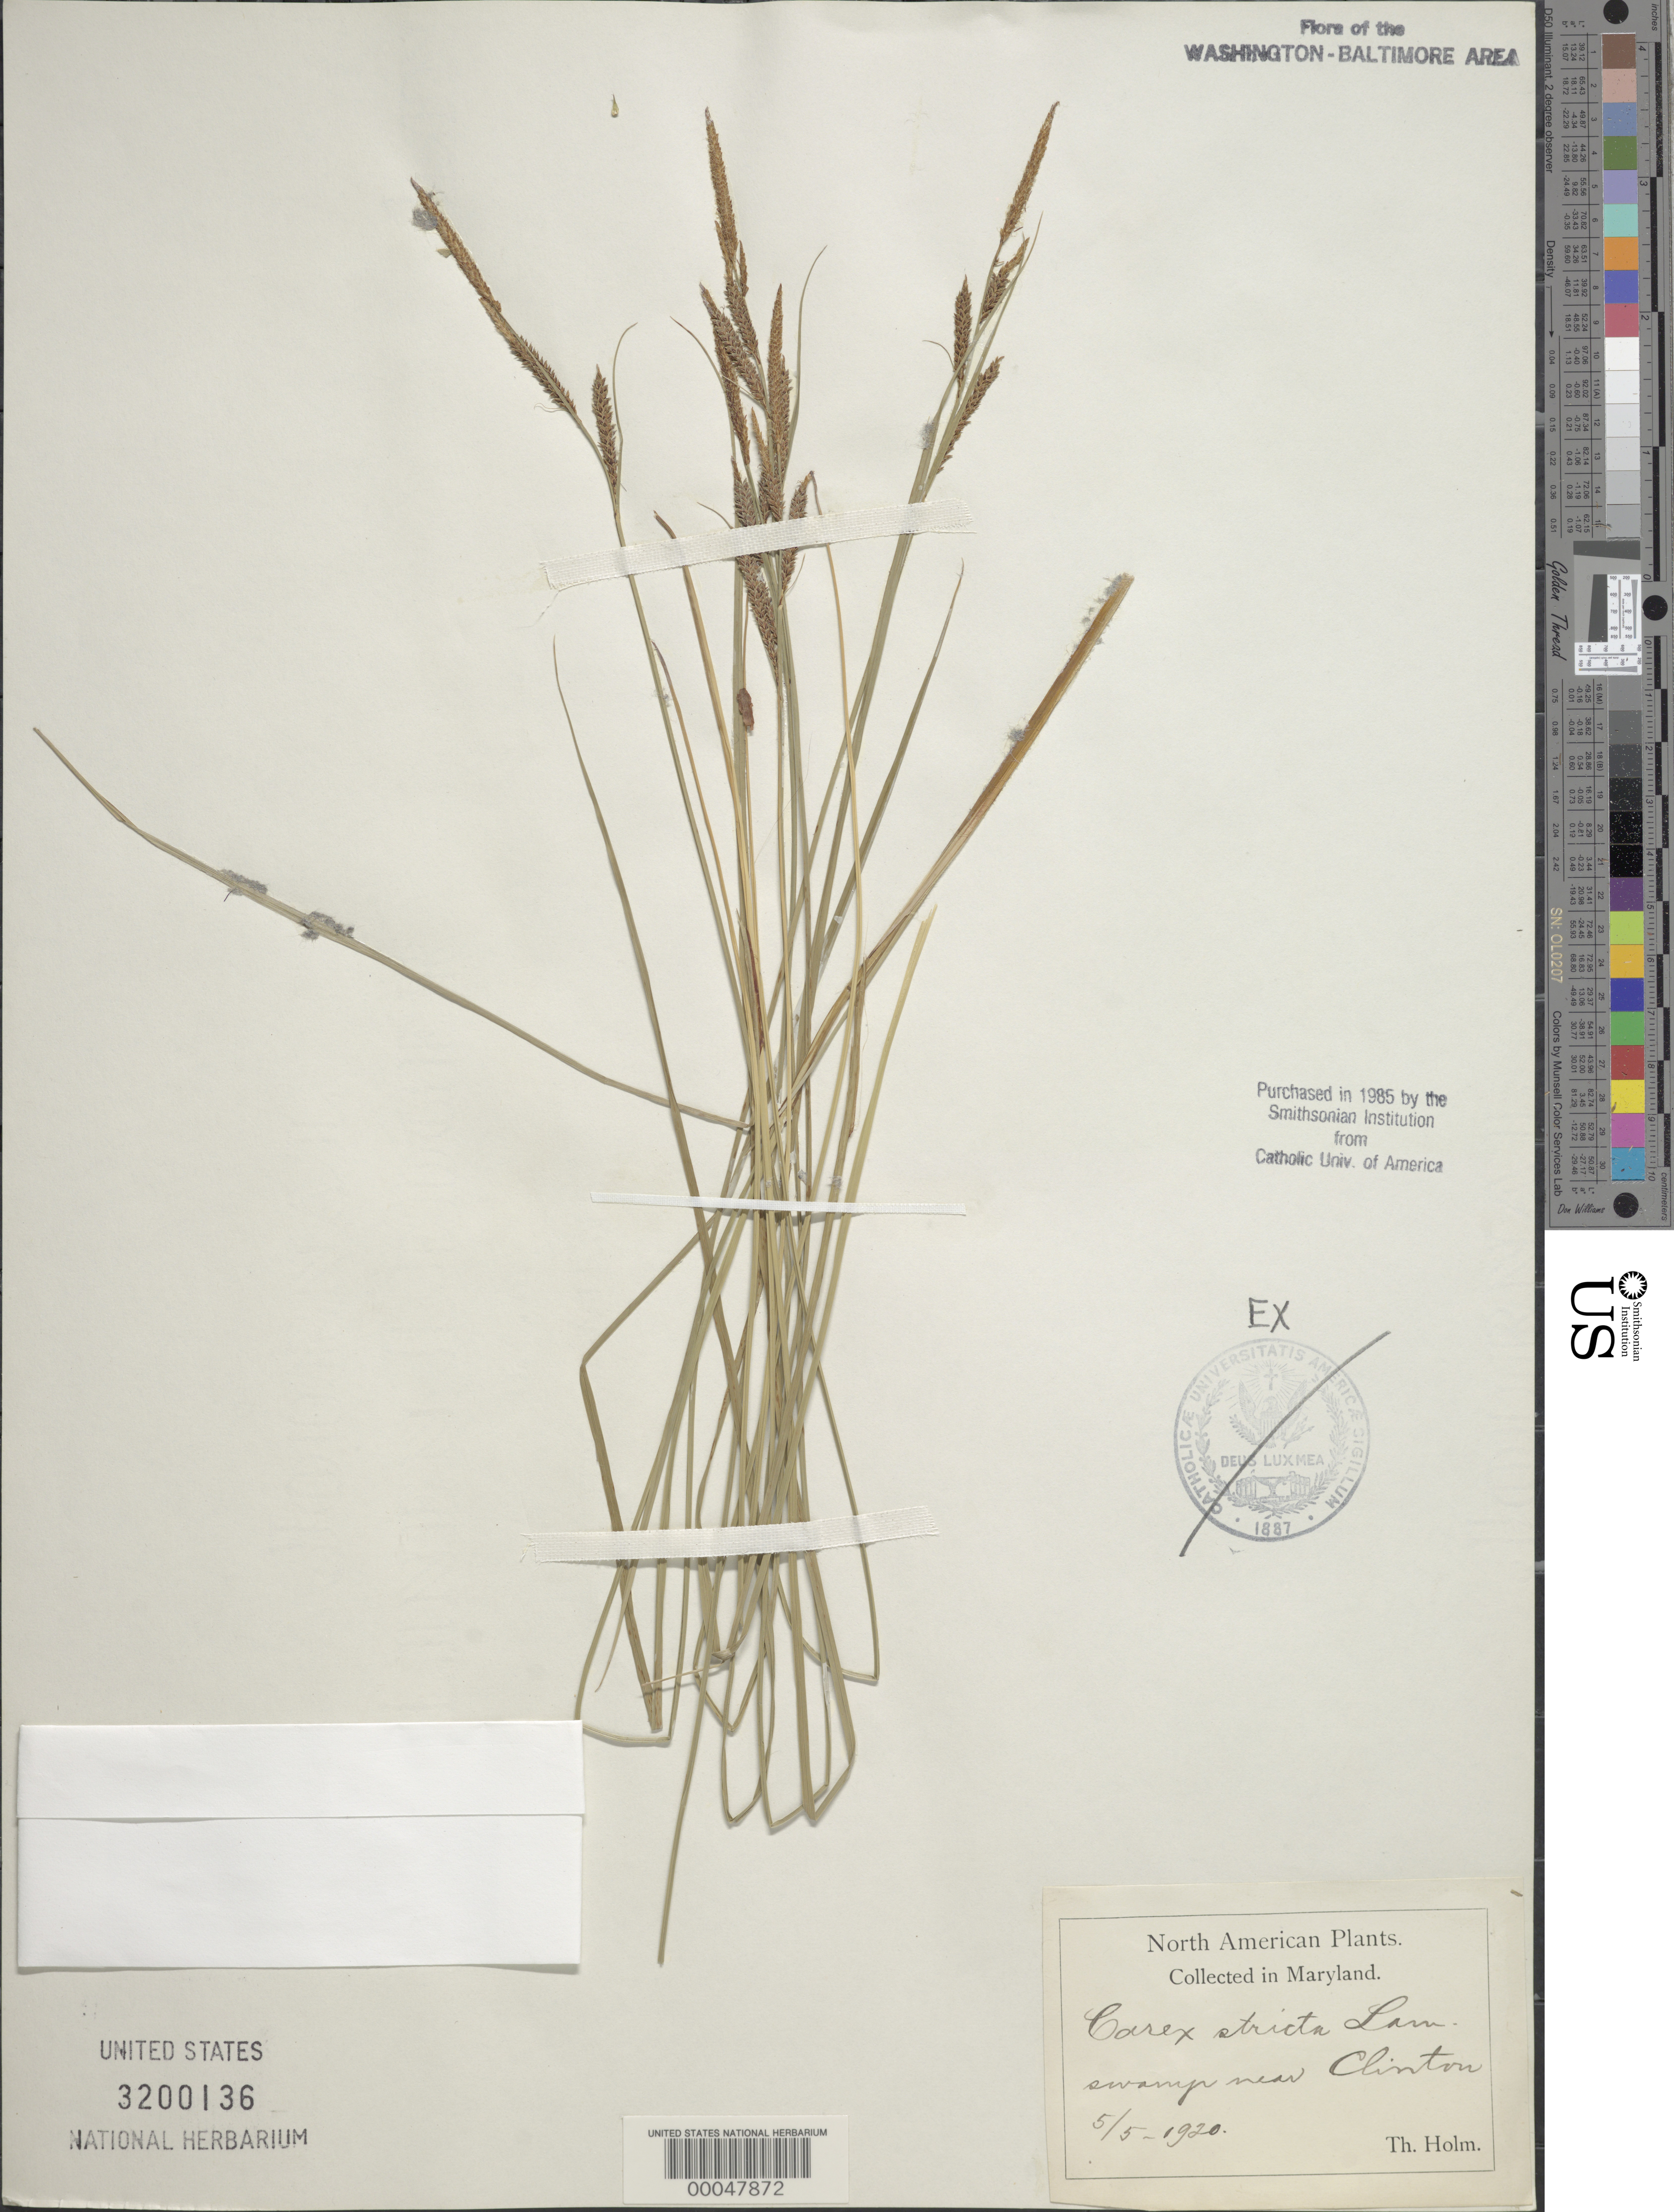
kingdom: Plantae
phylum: Tracheophyta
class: Liliopsida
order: Poales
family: Cyperaceae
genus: Carex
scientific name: Carex stricta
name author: Lam.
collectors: T. Holm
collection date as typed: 05 May 1920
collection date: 1920-05-05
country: United States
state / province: Maryland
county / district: Prince George's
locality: Near Clinton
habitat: Swamps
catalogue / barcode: US 3200136